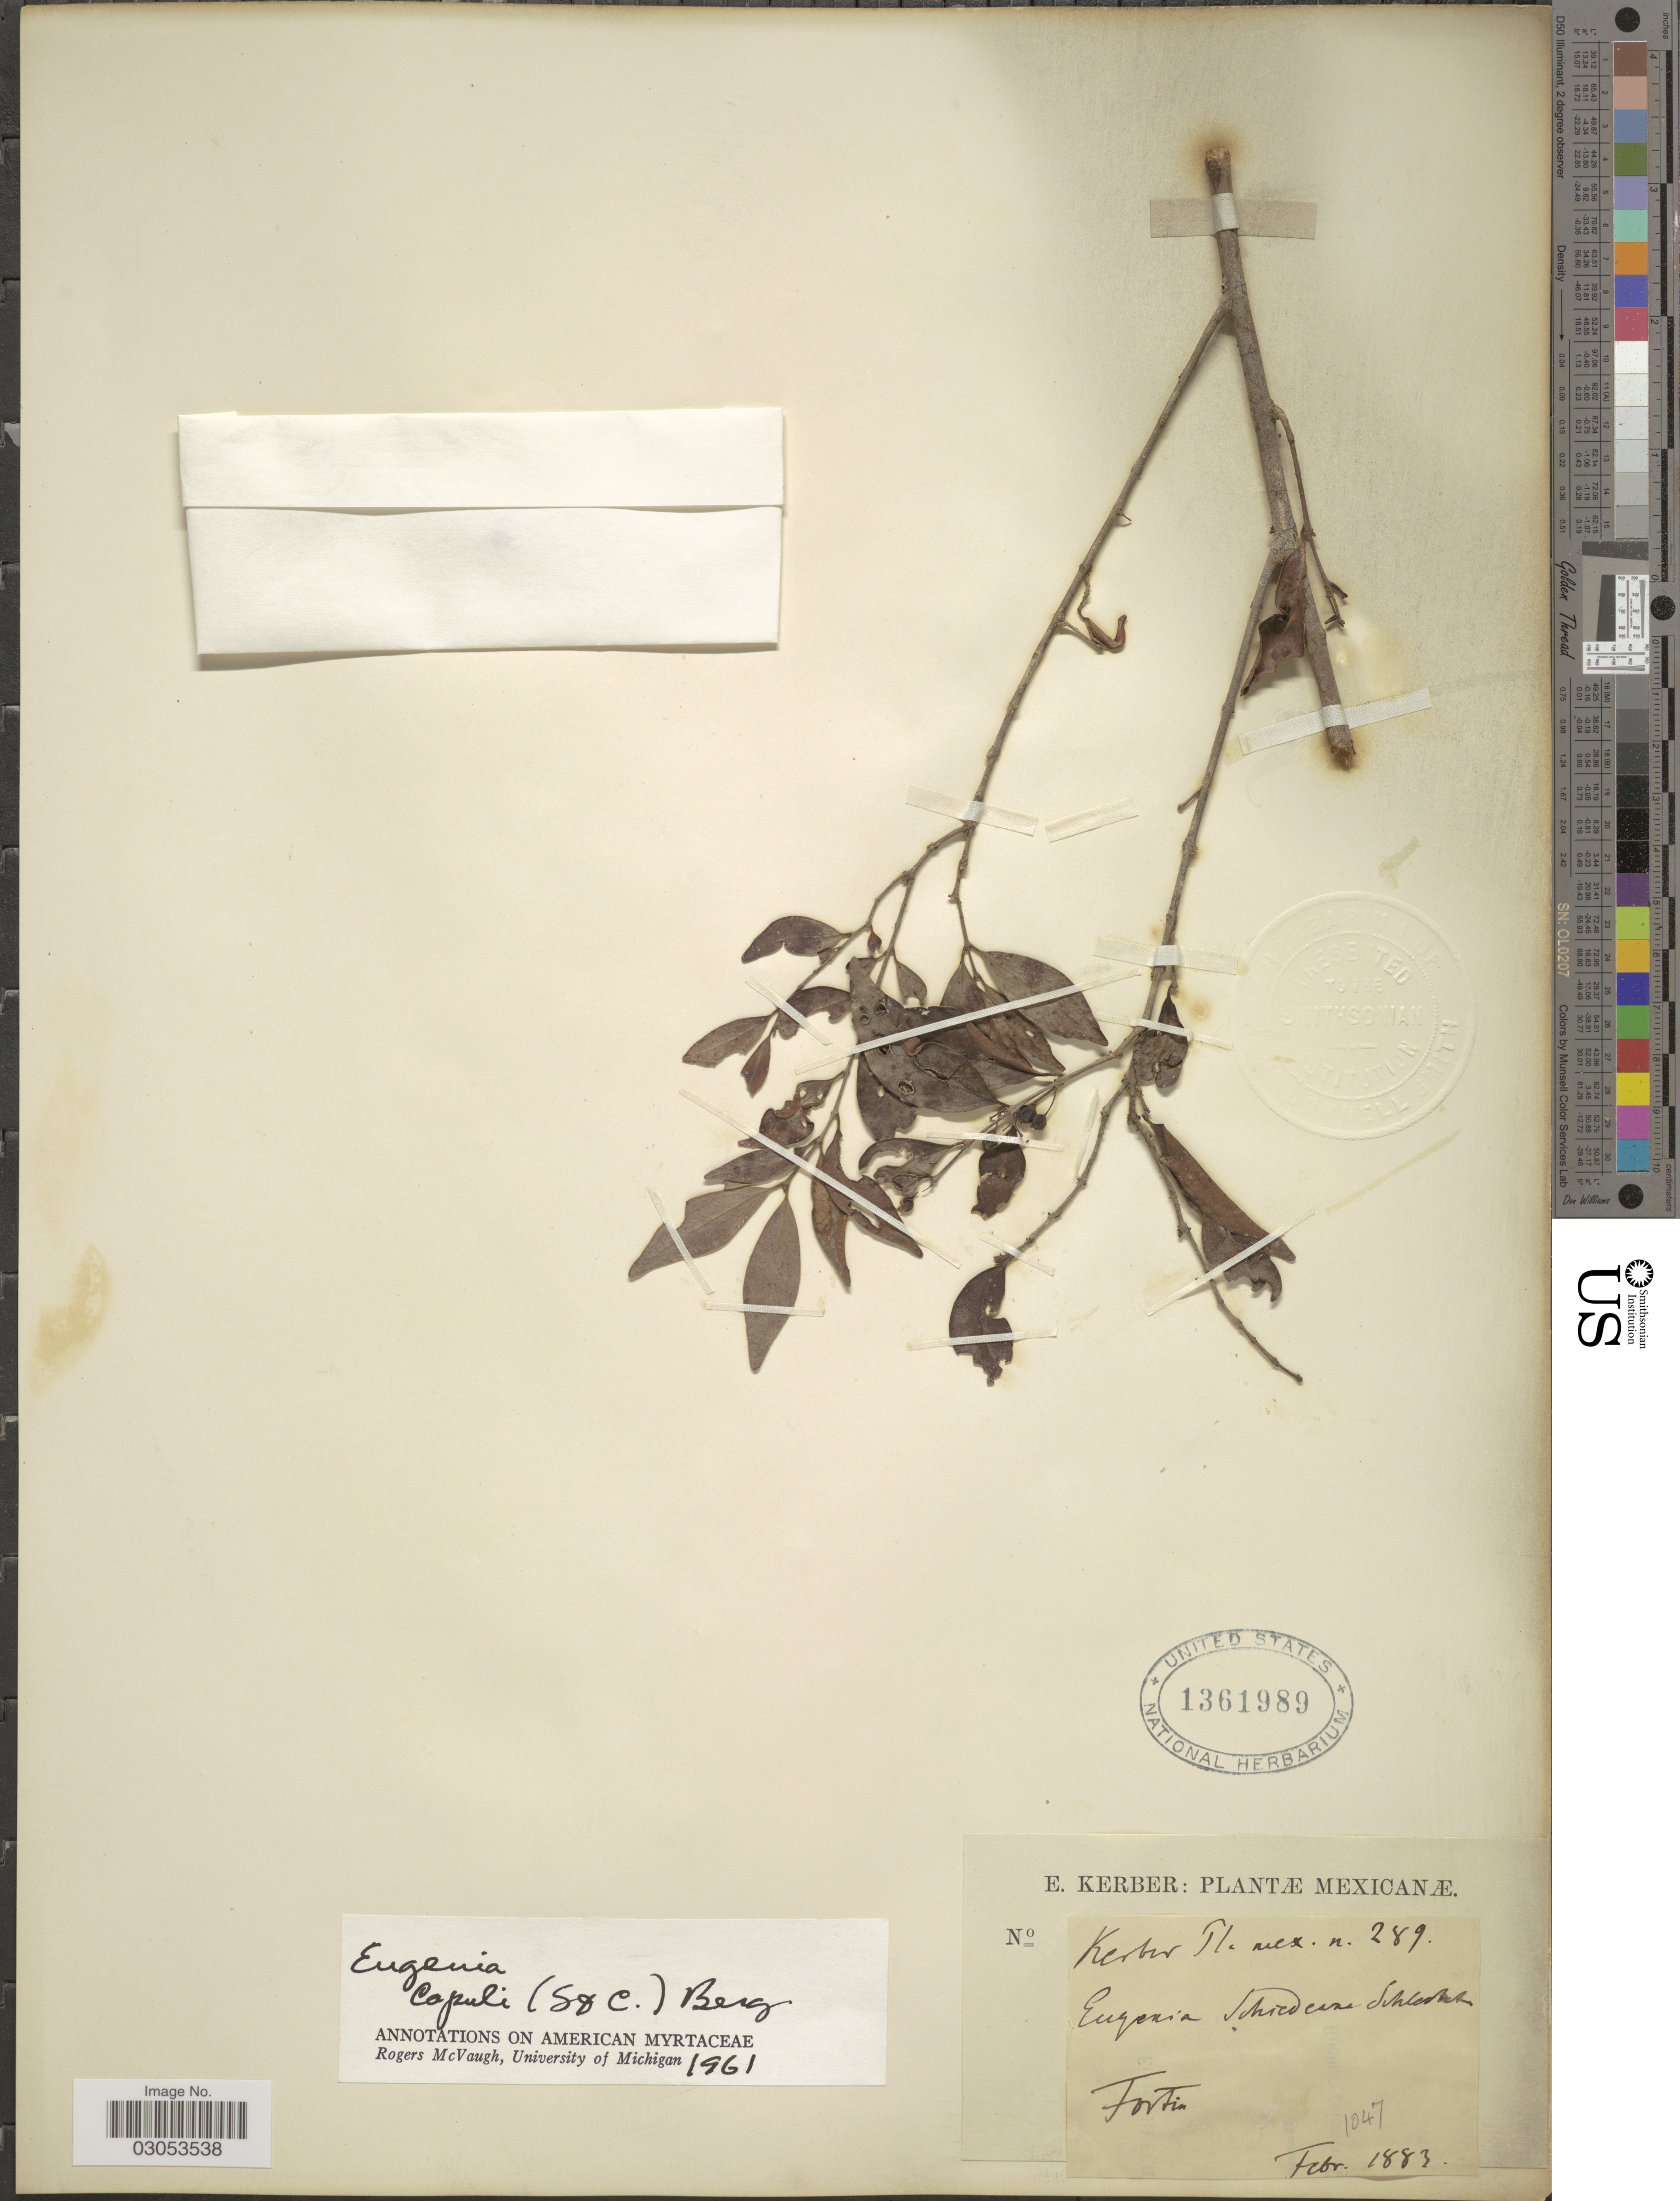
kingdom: Plantae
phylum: Tracheophyta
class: Magnoliopsida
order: Myrtales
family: Myrtaceae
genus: Eugenia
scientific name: Eugenia capuli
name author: (Schltdl. & Cham.) Hook. & Arn.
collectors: E. Kerber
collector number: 289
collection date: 1883-02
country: Mexico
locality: Fortin.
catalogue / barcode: US 1361989